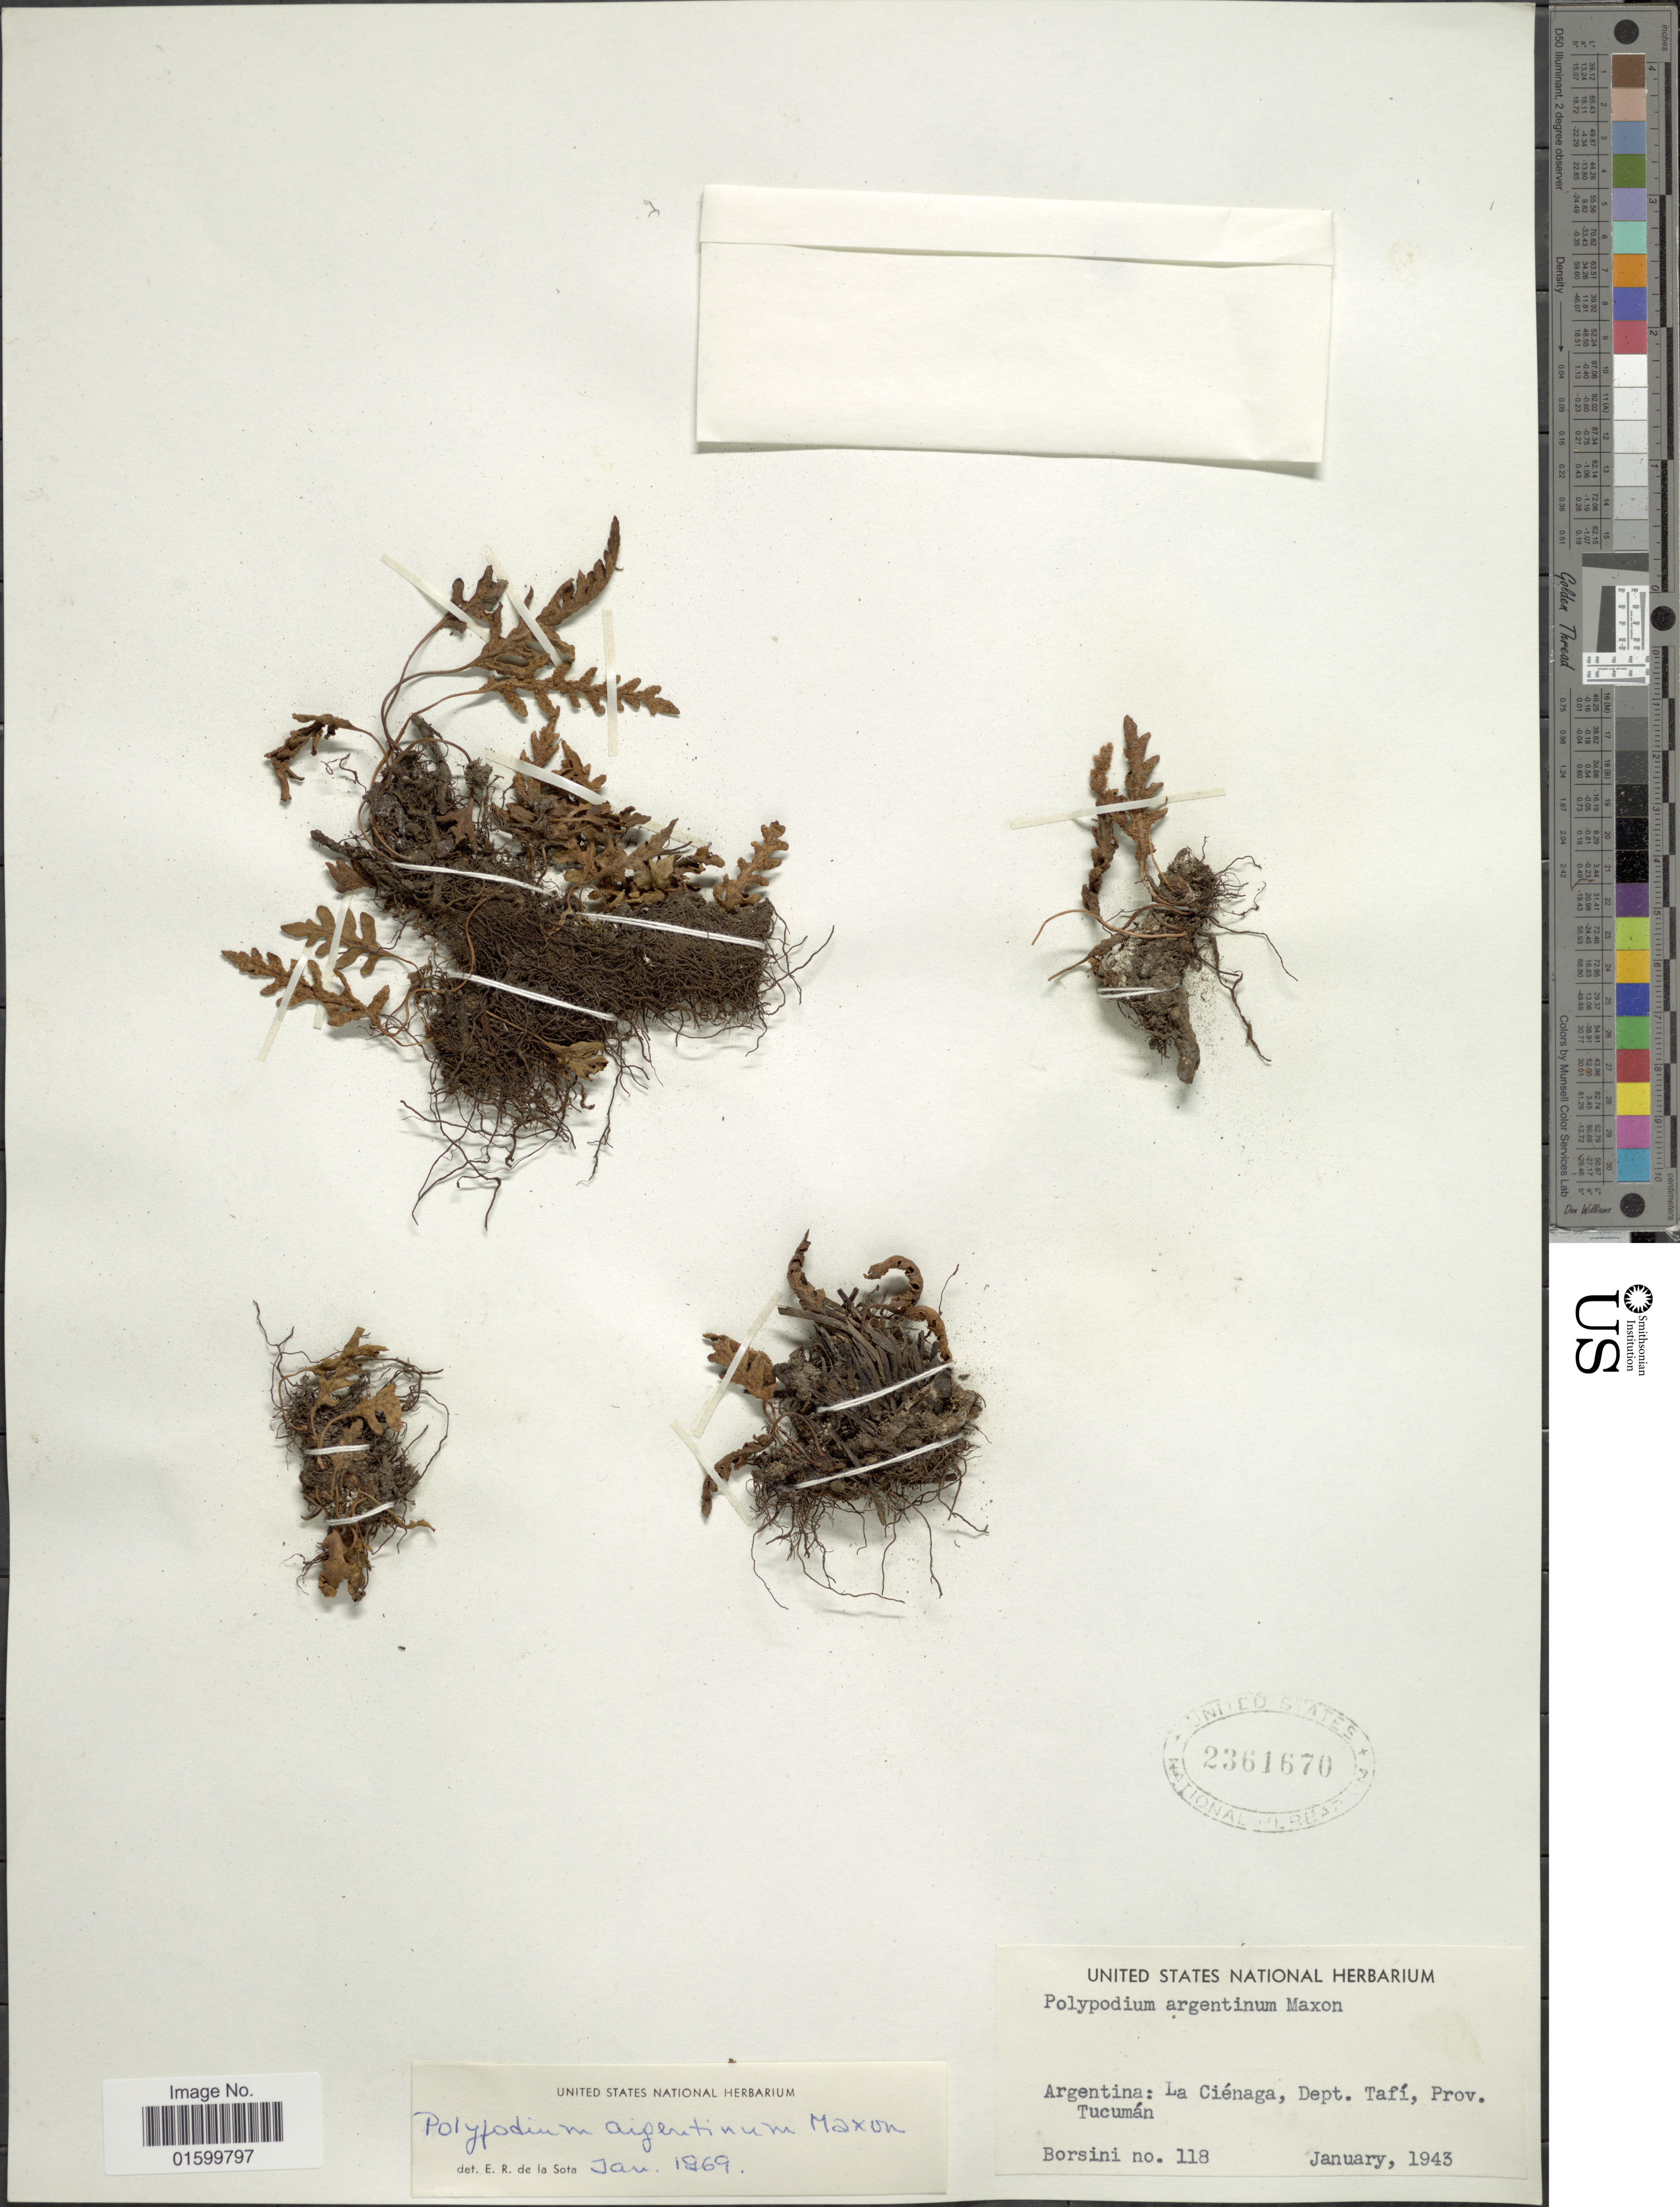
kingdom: Plantae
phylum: Tracheophyta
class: Polypodiopsida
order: Polypodiales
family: Polypodiaceae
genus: Pleopeltis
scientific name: Pleopeltis pinnatifida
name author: Gill.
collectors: Borsini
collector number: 118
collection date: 1943-01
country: Argentina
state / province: Tucuman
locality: Argentina: La Cienaga, Dept. Tafi, Prov. Tucuman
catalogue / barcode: US 2361670